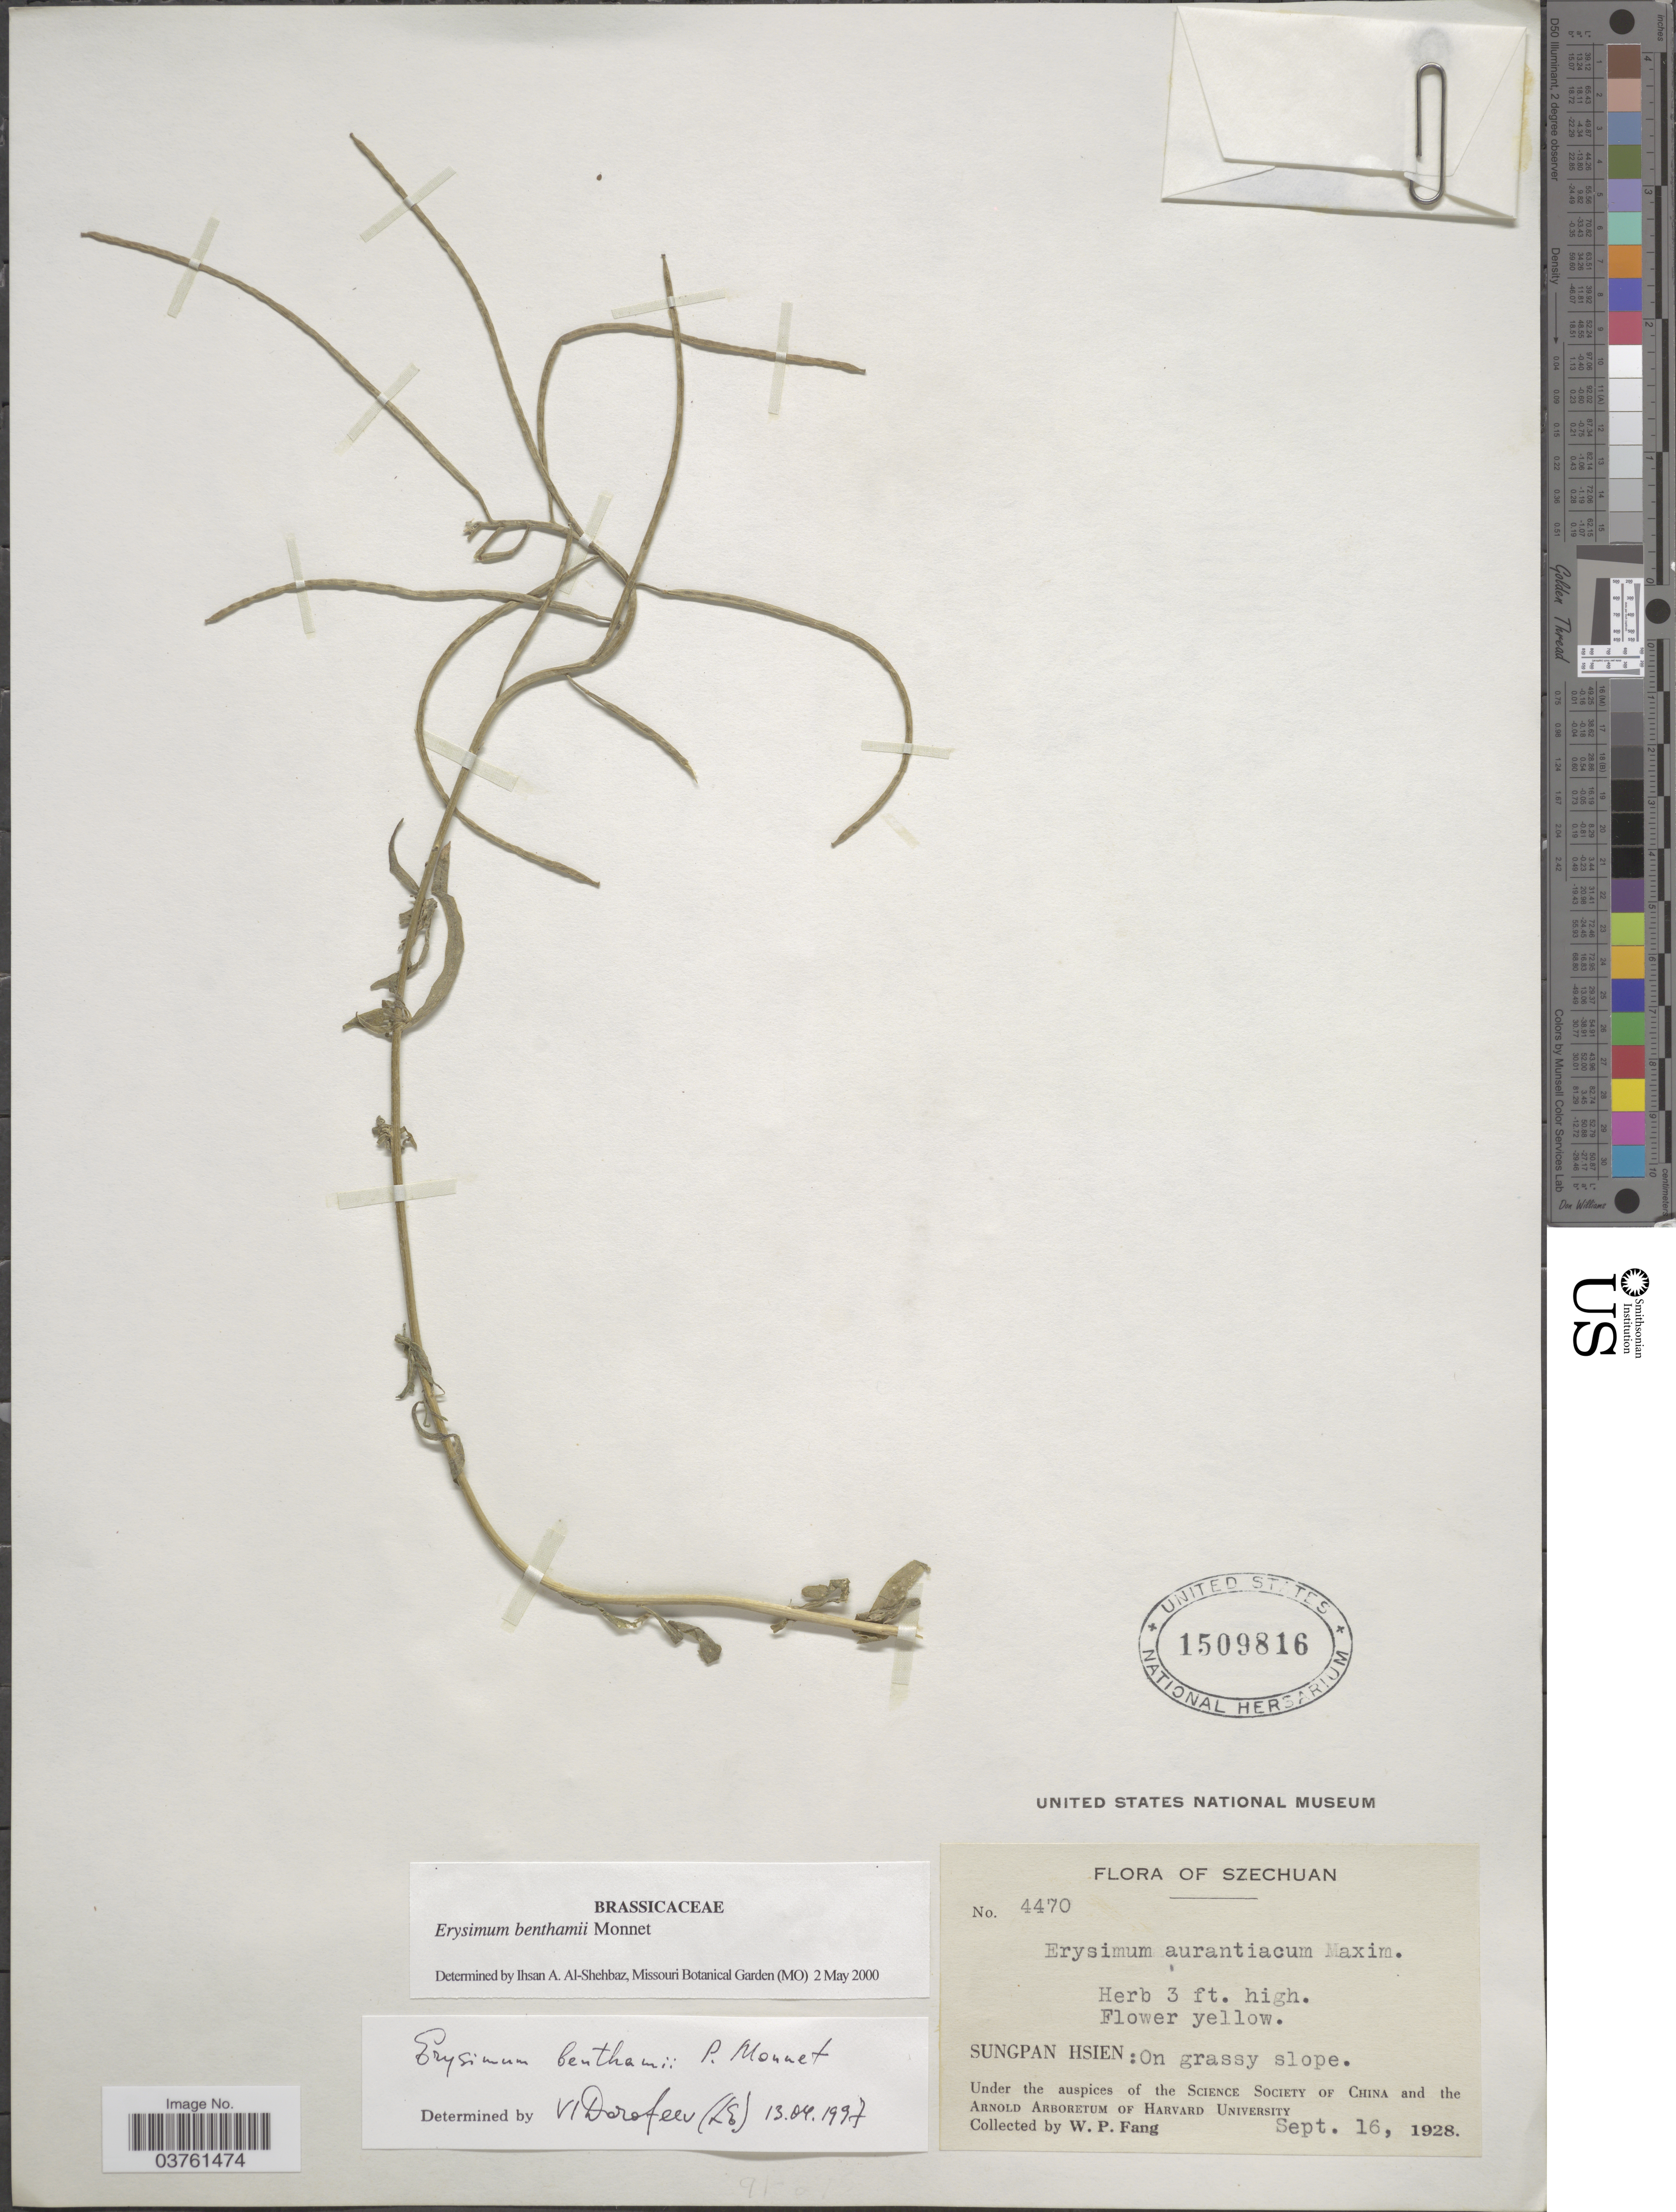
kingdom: Plantae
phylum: Tracheophyta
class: Magnoliopsida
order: Brassicales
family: Brassicaceae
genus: Erysimum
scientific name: Erysimum benthamii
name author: Monnet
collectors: W. P. Fang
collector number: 4470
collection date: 1928-09-16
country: China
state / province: Sichuan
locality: Szechuan. Sungpan Hsien.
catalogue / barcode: US 1509816